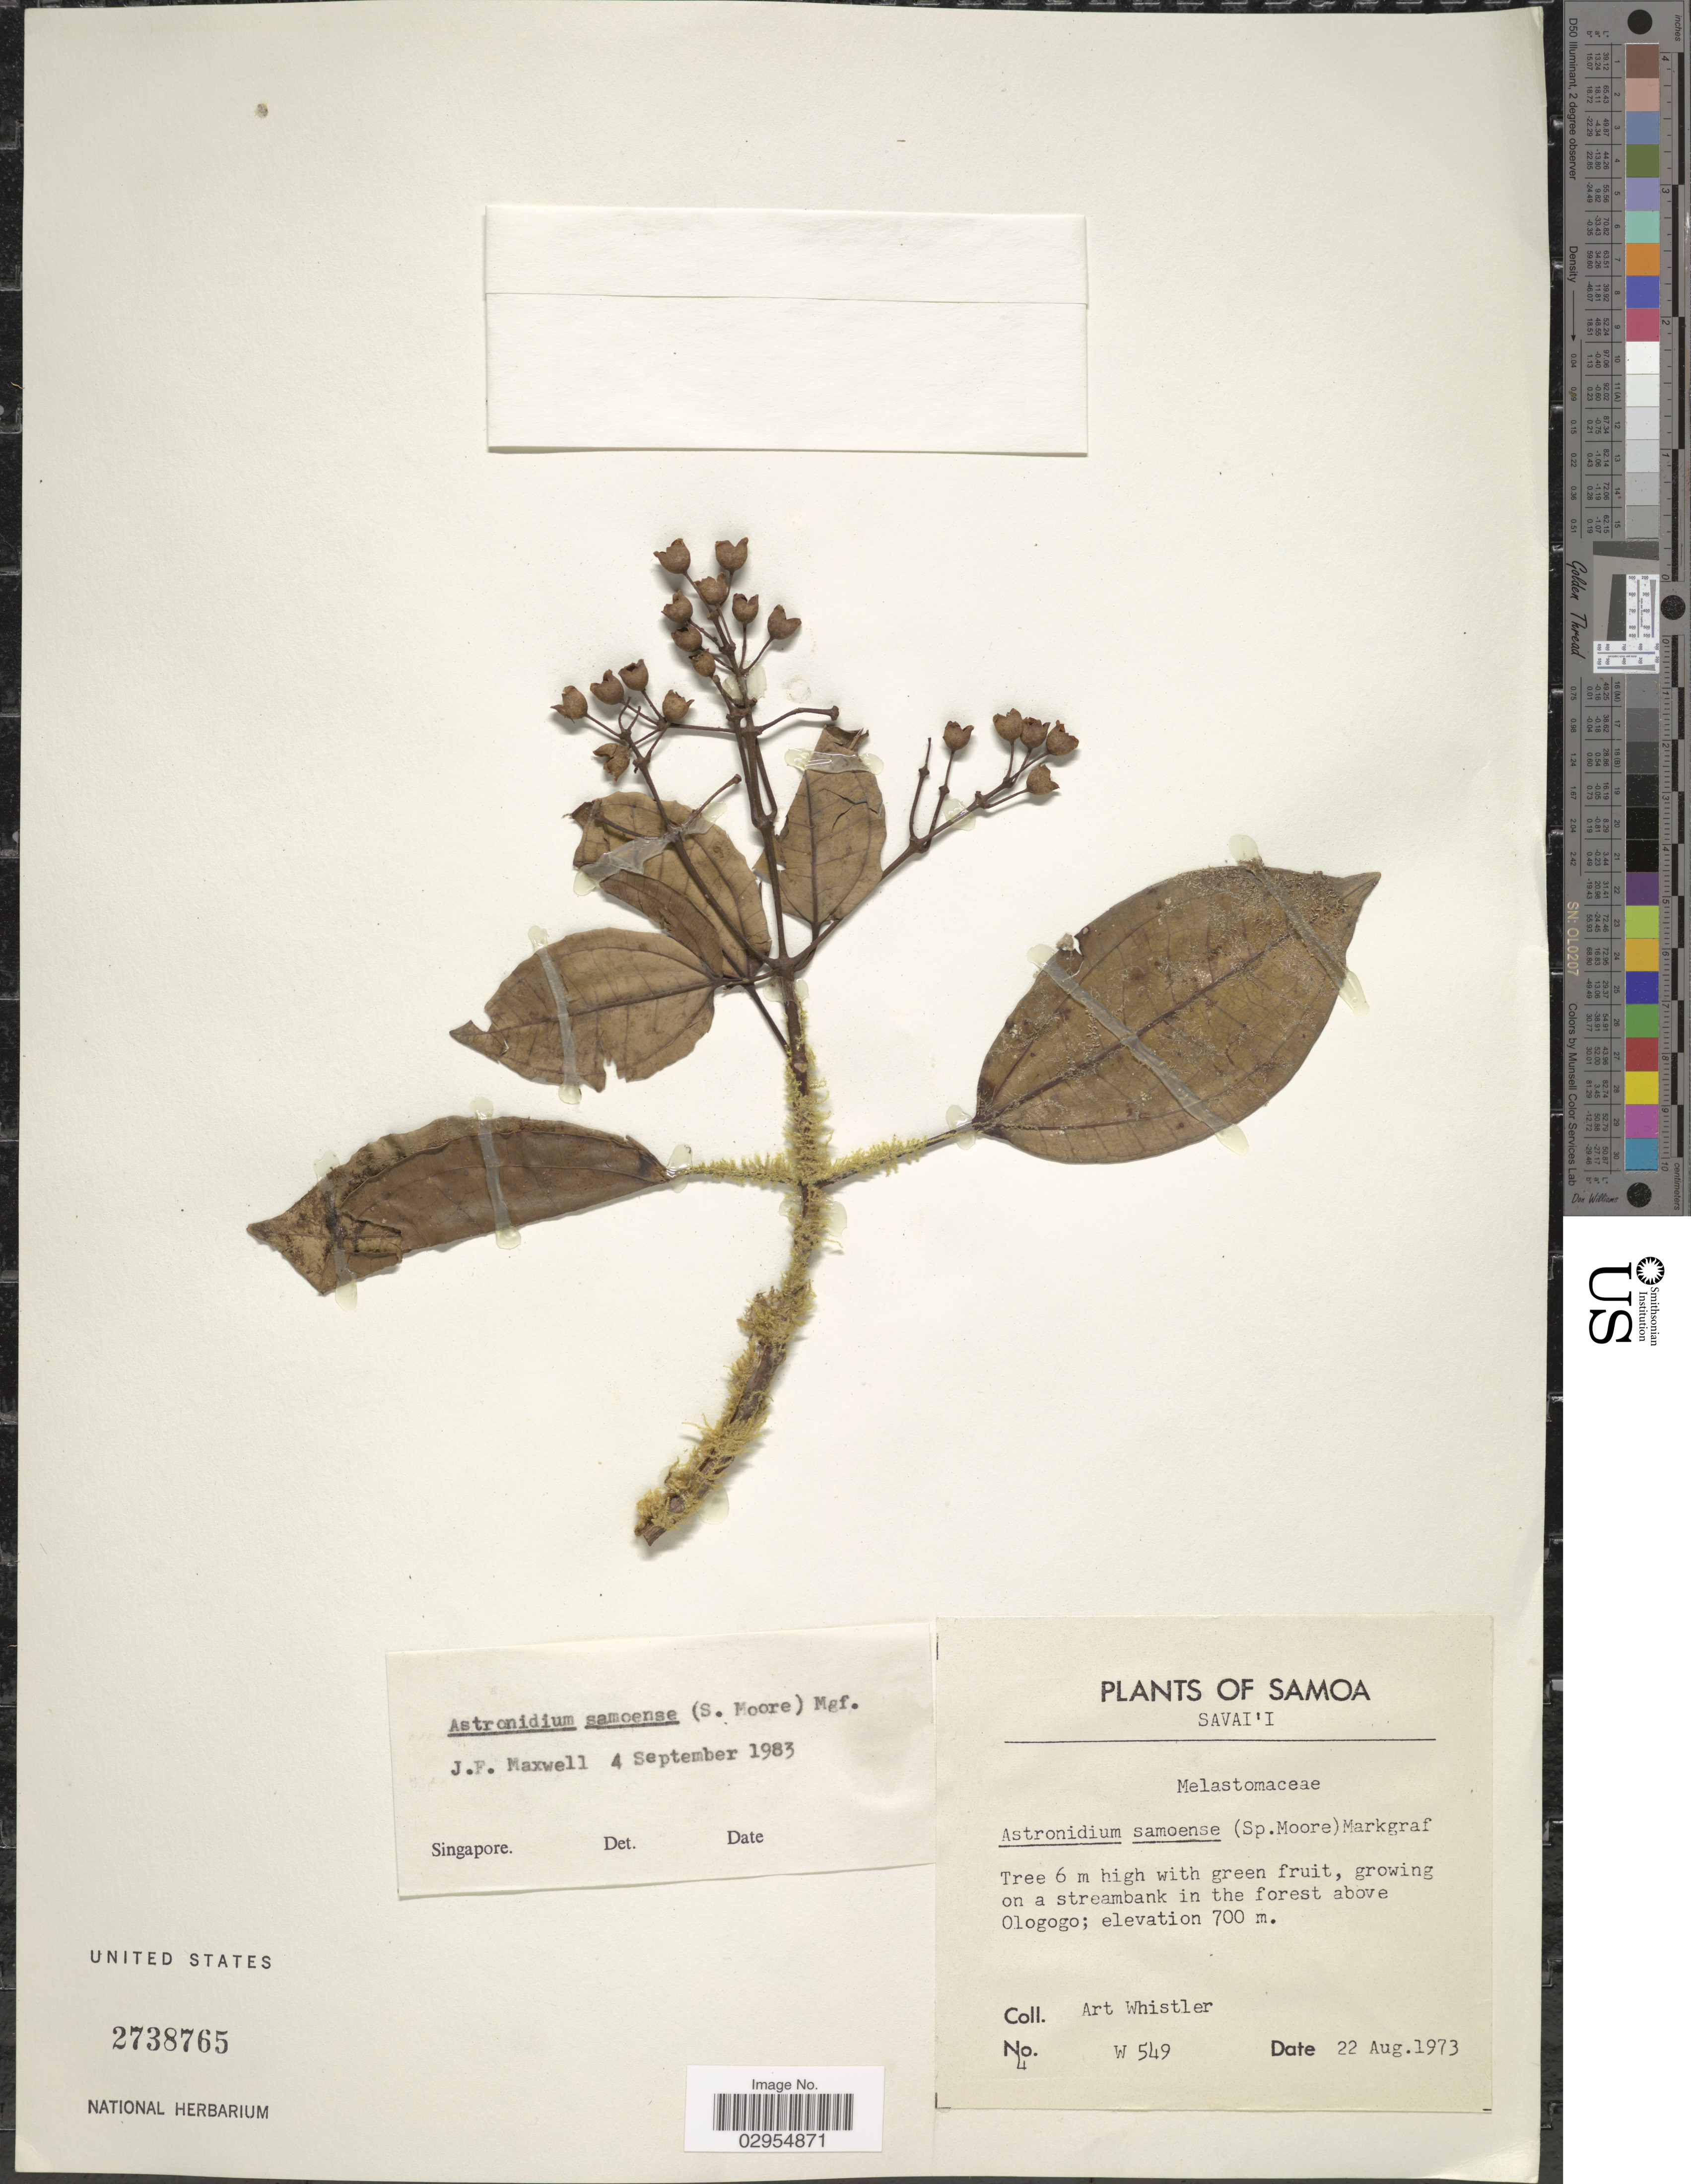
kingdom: Plantae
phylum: Tracheophyta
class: Magnoliopsida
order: Myrtales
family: Melastomataceae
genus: Astronidium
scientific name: Astronidium samoense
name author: (S. Moore) Markgr.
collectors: A. Whistler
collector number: W 549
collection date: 1973-08-22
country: Samoa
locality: Samoa. Savai'i. Growing on a streambank in the forest above Ologogo.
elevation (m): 700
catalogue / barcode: US 2738765